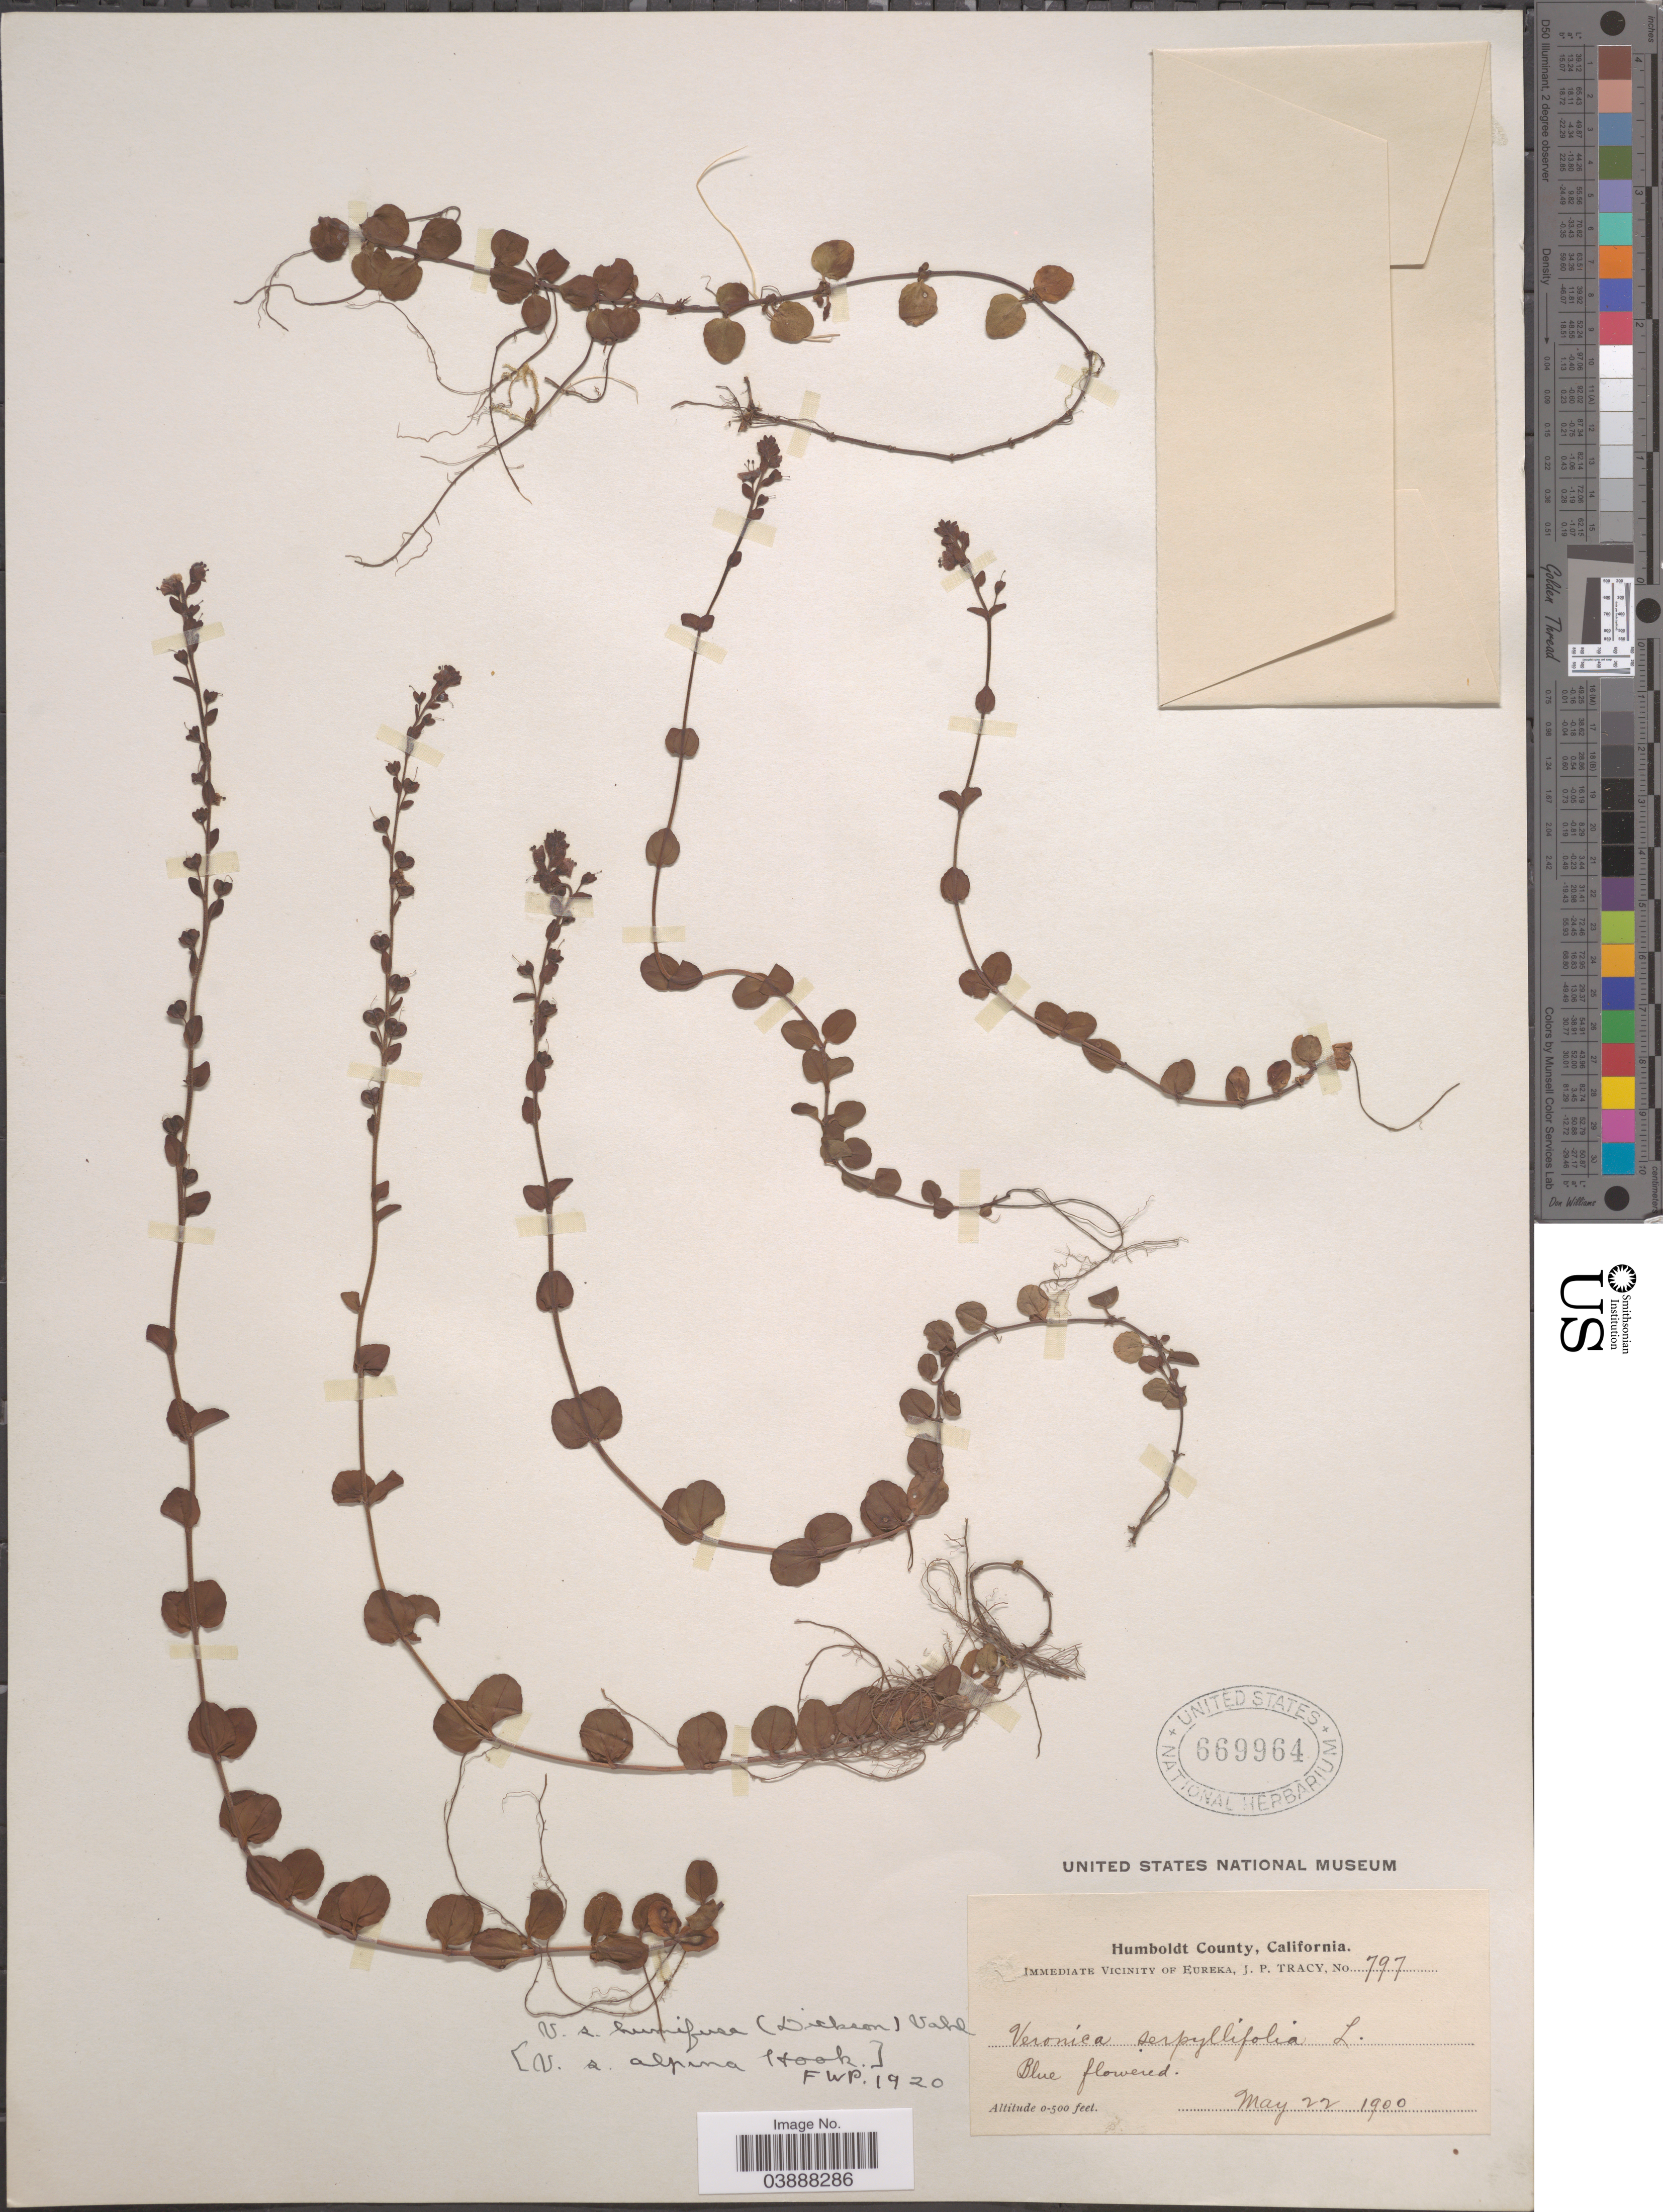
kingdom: Plantae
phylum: Tracheophyta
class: Magnoliopsida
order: Lamiales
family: Plantaginaceae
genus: Veronica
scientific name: Veronica serpyllifolia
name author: L.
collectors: J. Tracy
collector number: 797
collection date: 1900-05-22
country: United States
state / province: California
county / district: Humboldt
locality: Humboldt County. Immediate Vicinity of Eureka.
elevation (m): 0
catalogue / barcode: US 669964